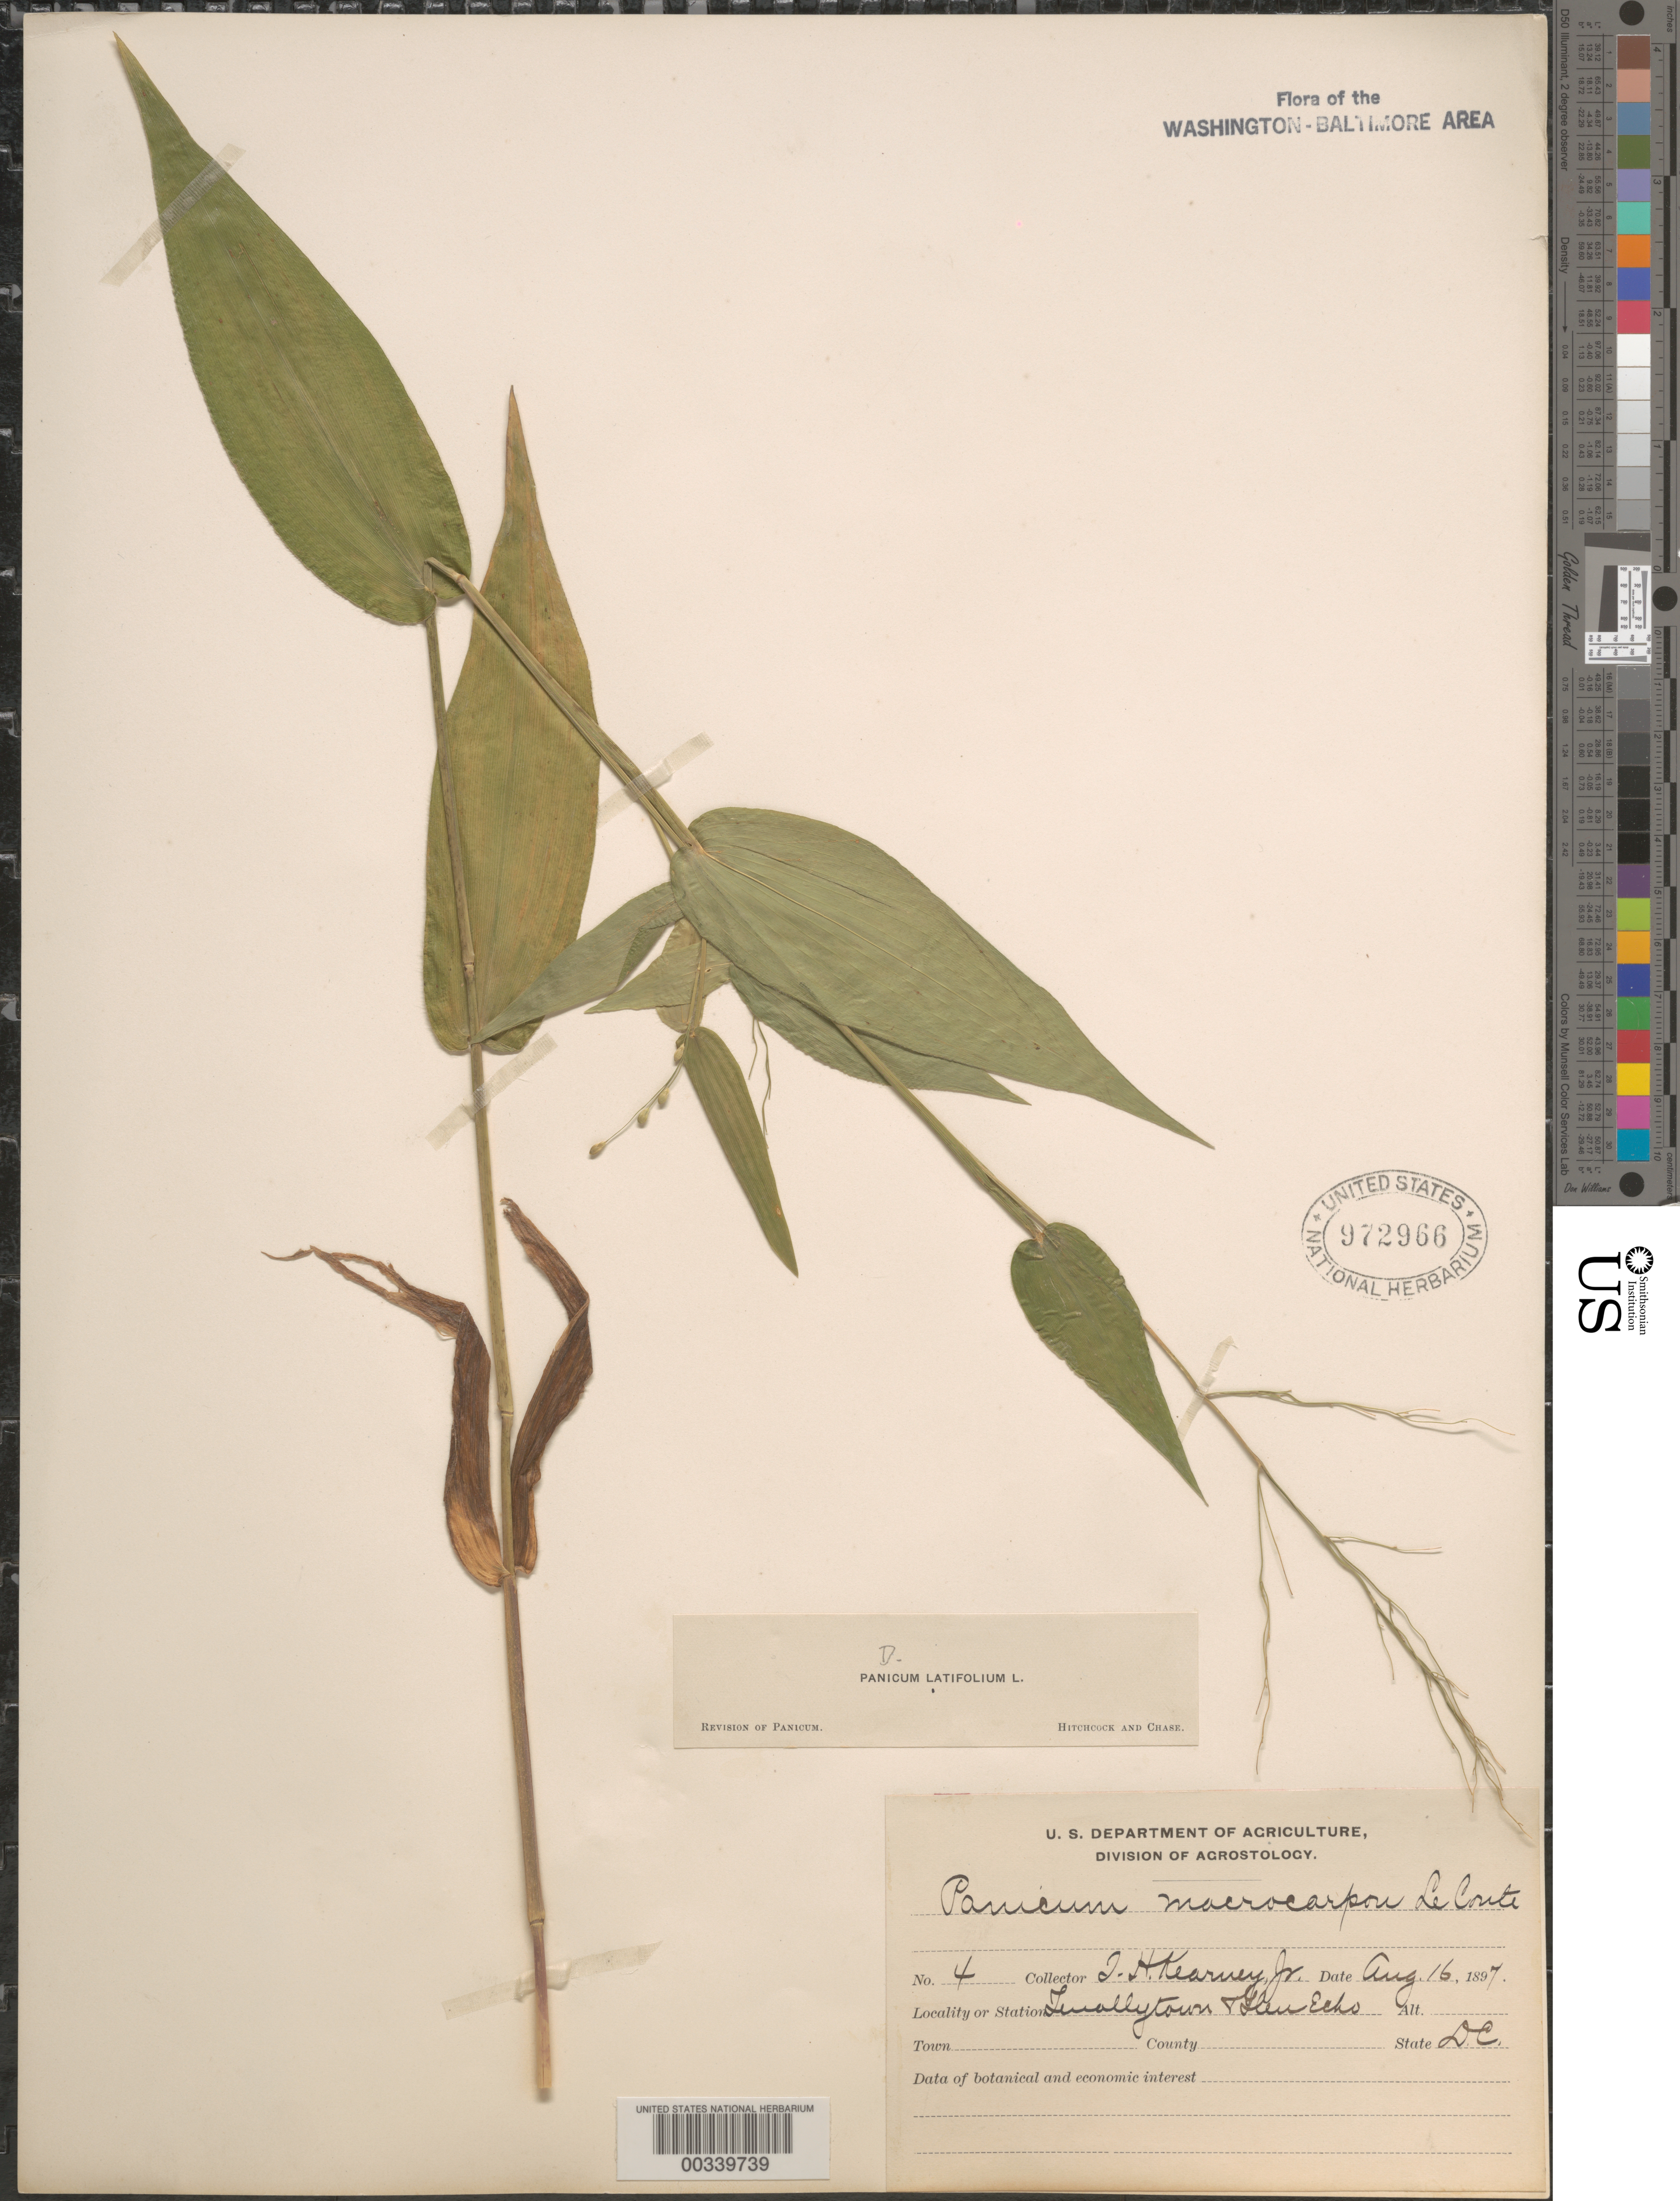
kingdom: Plantae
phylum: Tracheophyta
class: Liliopsida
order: Poales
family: Poaceae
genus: Dichanthelium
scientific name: Dichanthelium latifolium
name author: (L.) Harvill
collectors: T. H. Kearney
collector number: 4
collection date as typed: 16 Aug 1897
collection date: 1897-08-16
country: United States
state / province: Maryland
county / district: Montgomery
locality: Tenallytown and Glen Echo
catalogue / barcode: US 972966